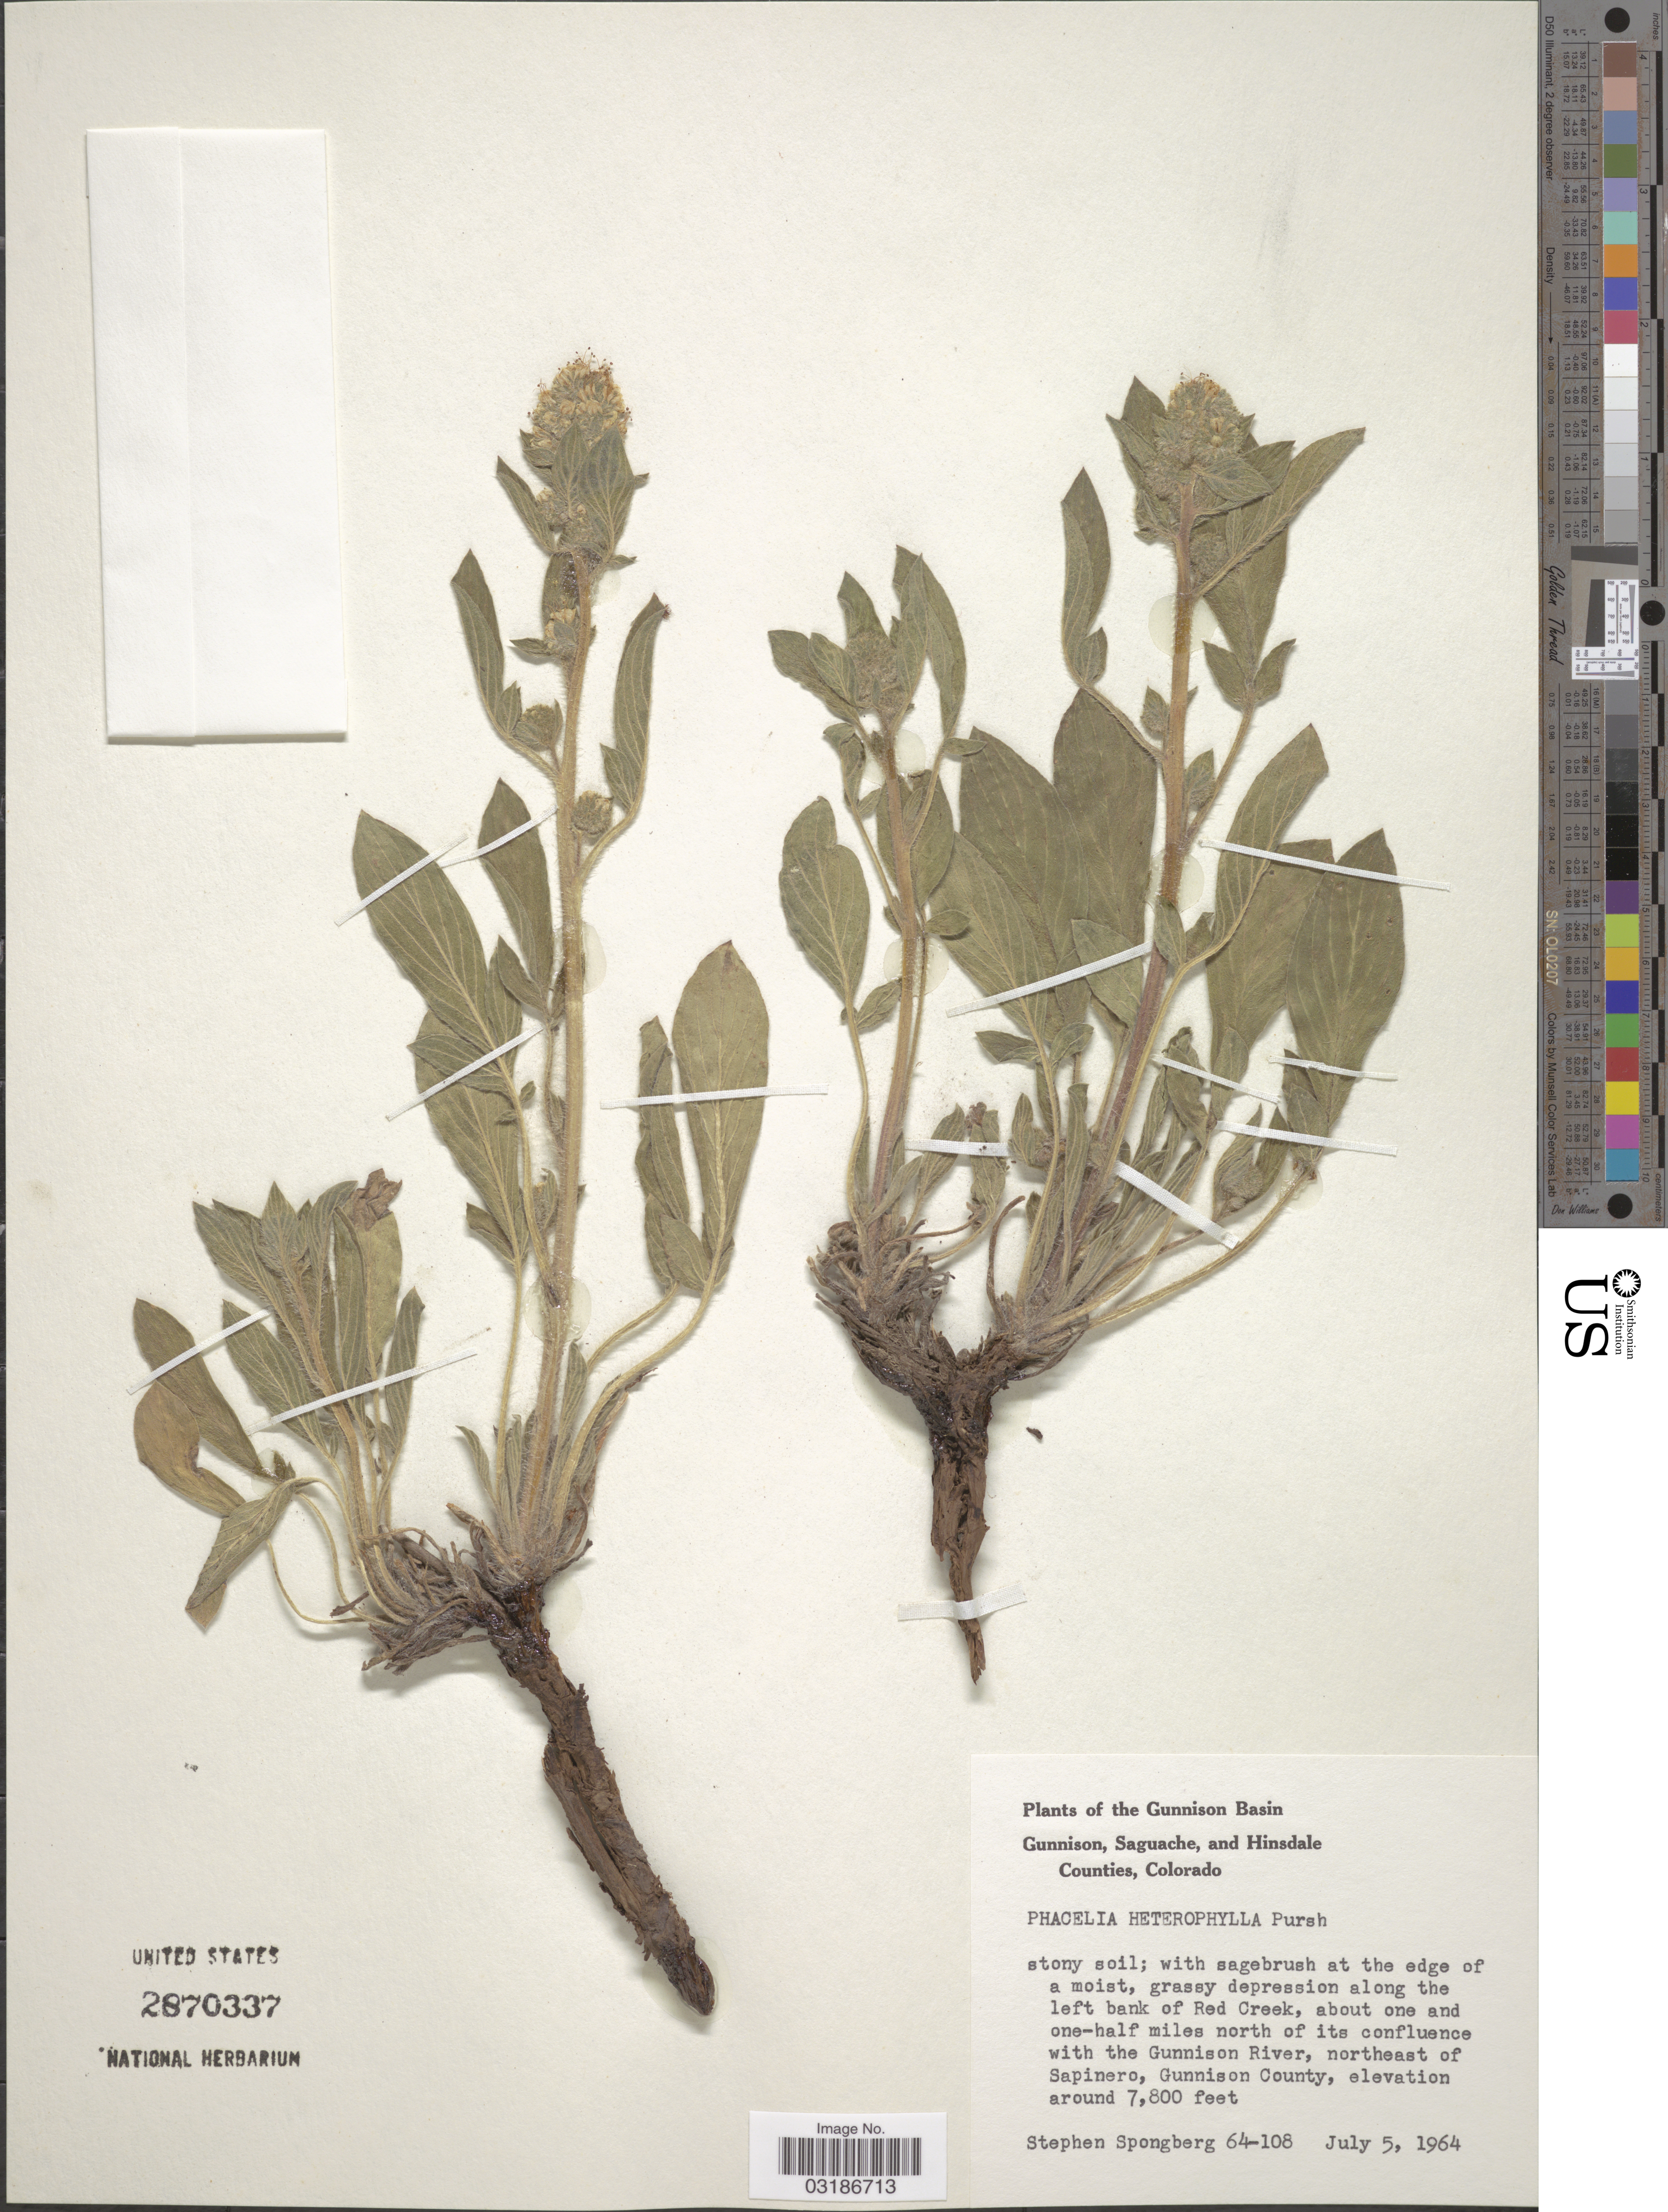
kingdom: Plantae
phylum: Tracheophyta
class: Magnoliopsida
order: Boraginales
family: Hydrophyllaceae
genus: Phacelia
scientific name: Phacelia heterophylla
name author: Pursh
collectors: S. A.Spongberg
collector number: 64-108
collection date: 1964-07-05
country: United States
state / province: Colorado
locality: Grassy depression along the left bank of Red Creek, about one and one-half miles north of its confluence with the Gunnison River, northeast of Sapinero, Gunnison County.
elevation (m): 2377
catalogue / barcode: US 2870337